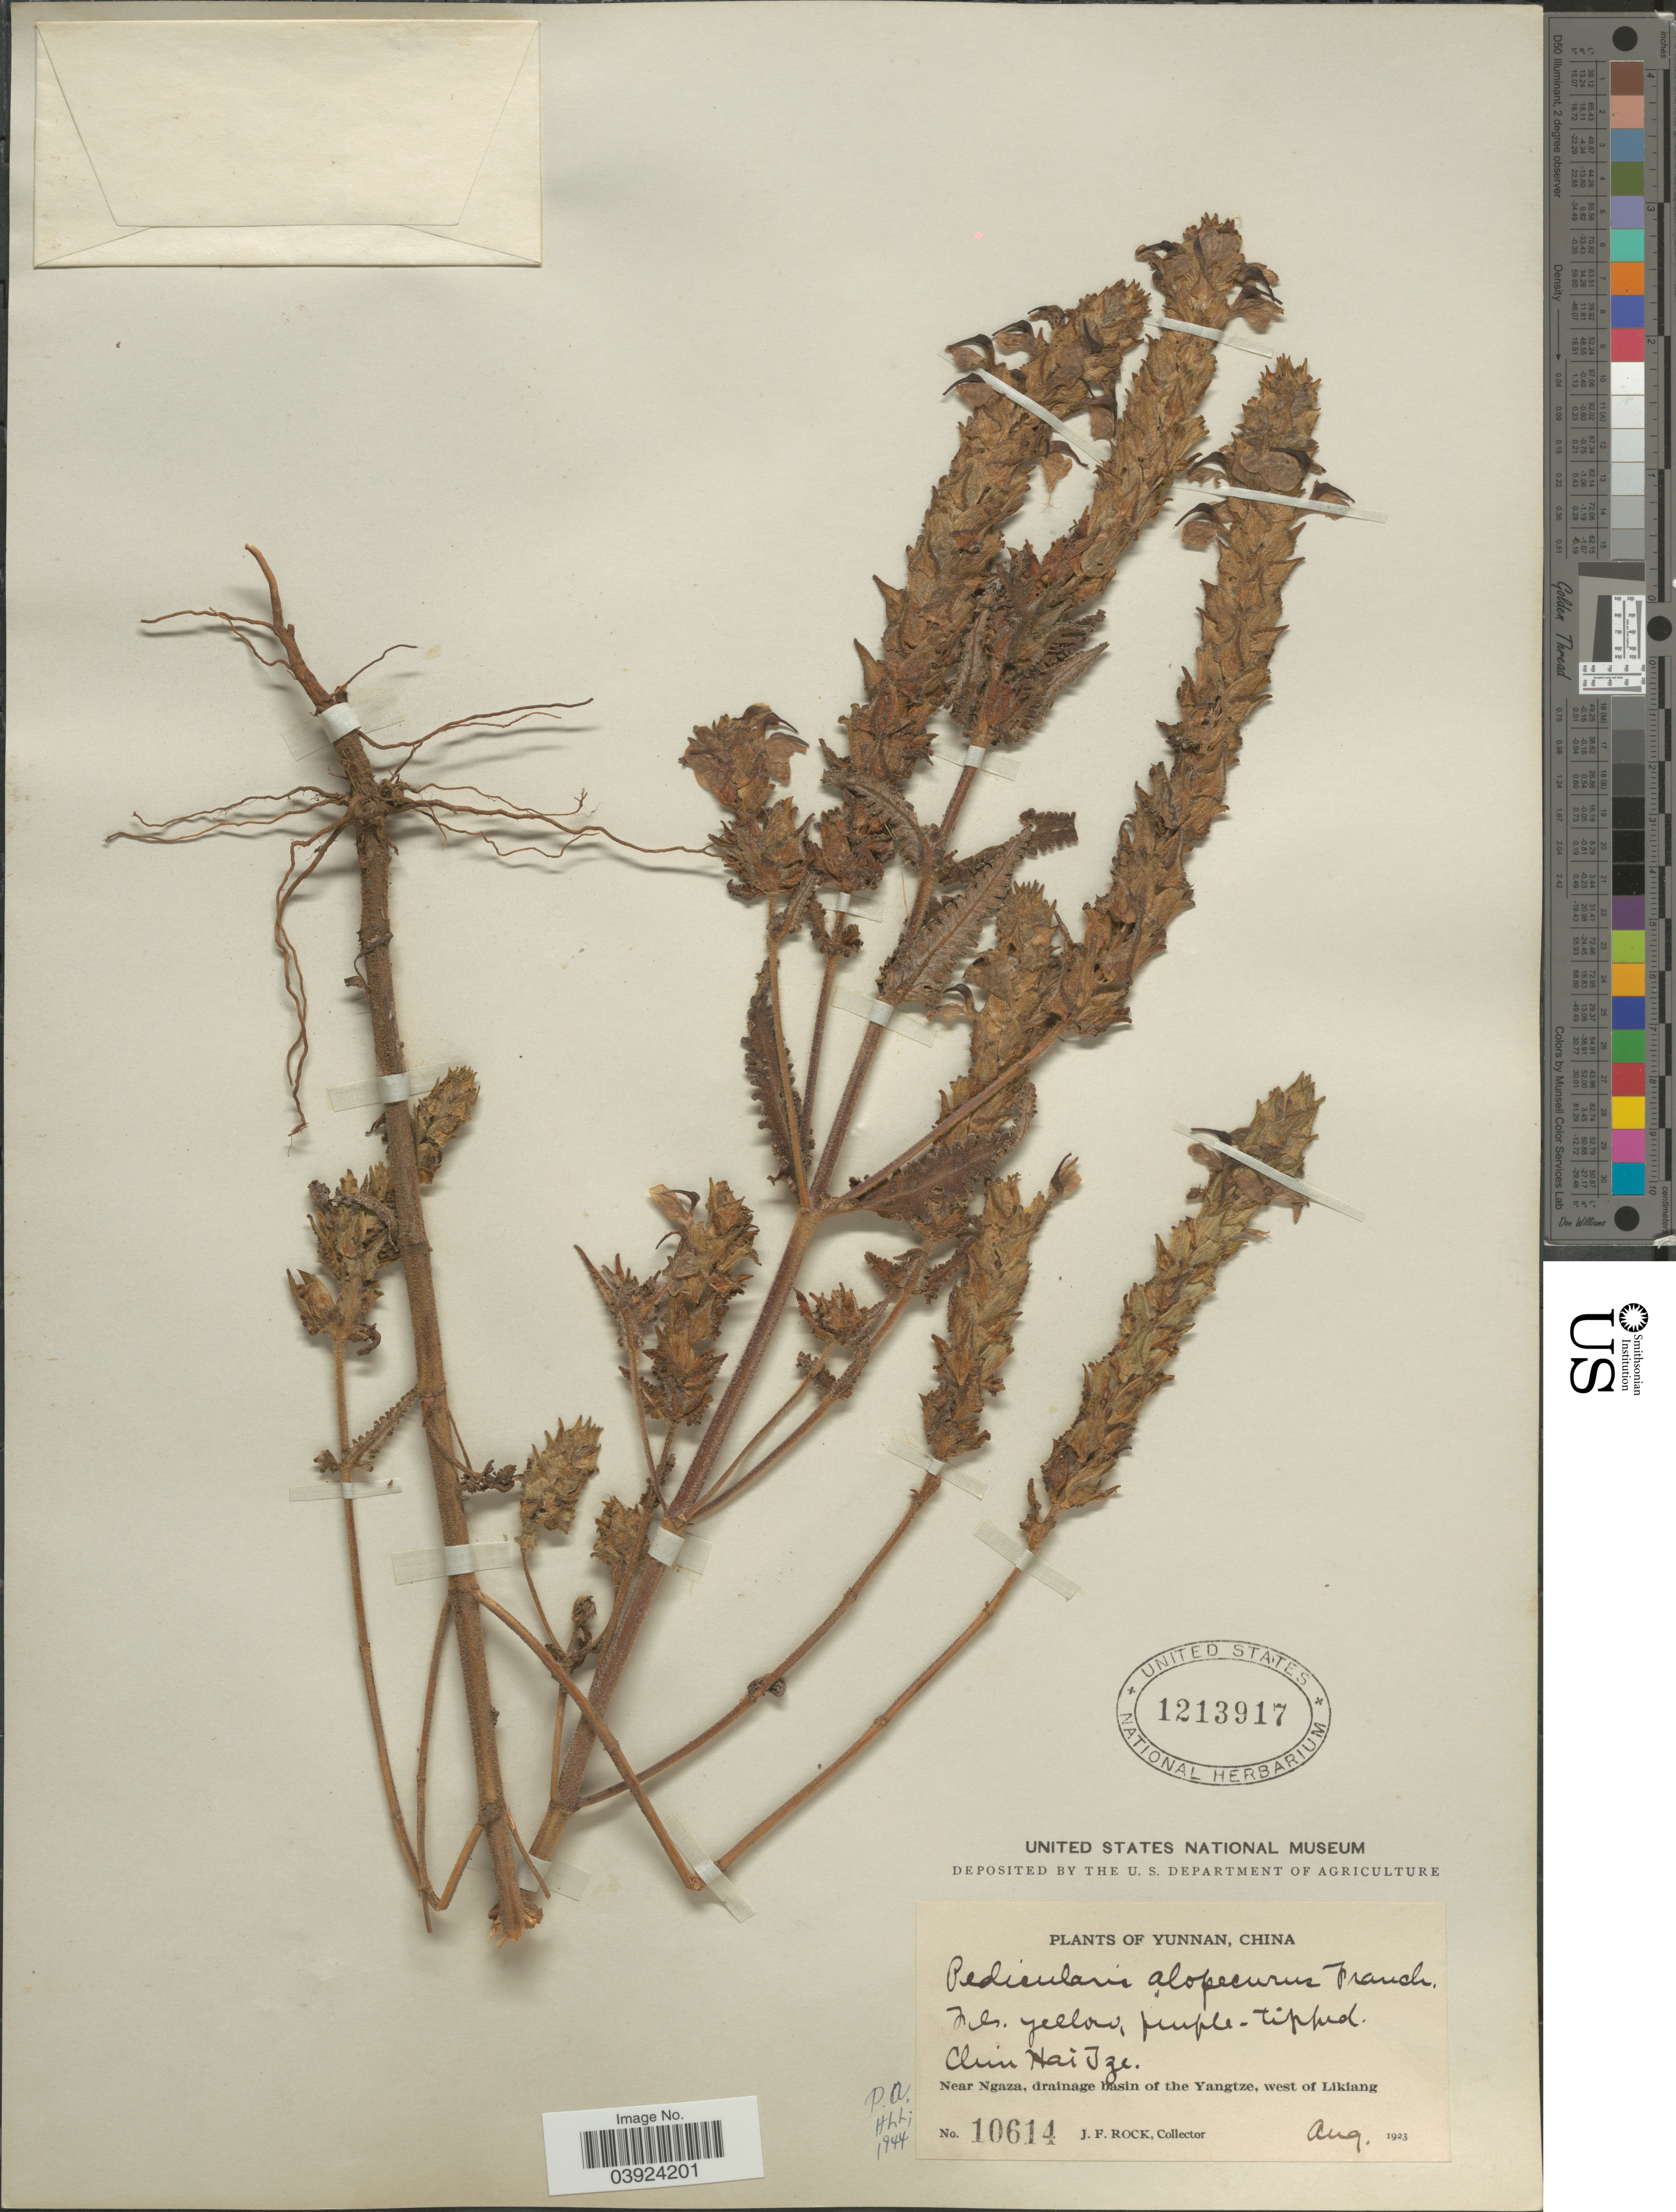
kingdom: Plantae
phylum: Tracheophyta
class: Magnoliopsida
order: Lamiales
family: Orobanchaceae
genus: Pedicularis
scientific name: Pedicularis alopecuros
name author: Franch. ex Maxim.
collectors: J. Rock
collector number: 10614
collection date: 1923-08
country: China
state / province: Yunnan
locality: Chin Hai Ize. Near Ngaza, drainage basin of the Yangtze, west of Likiang.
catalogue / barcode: US 1213917